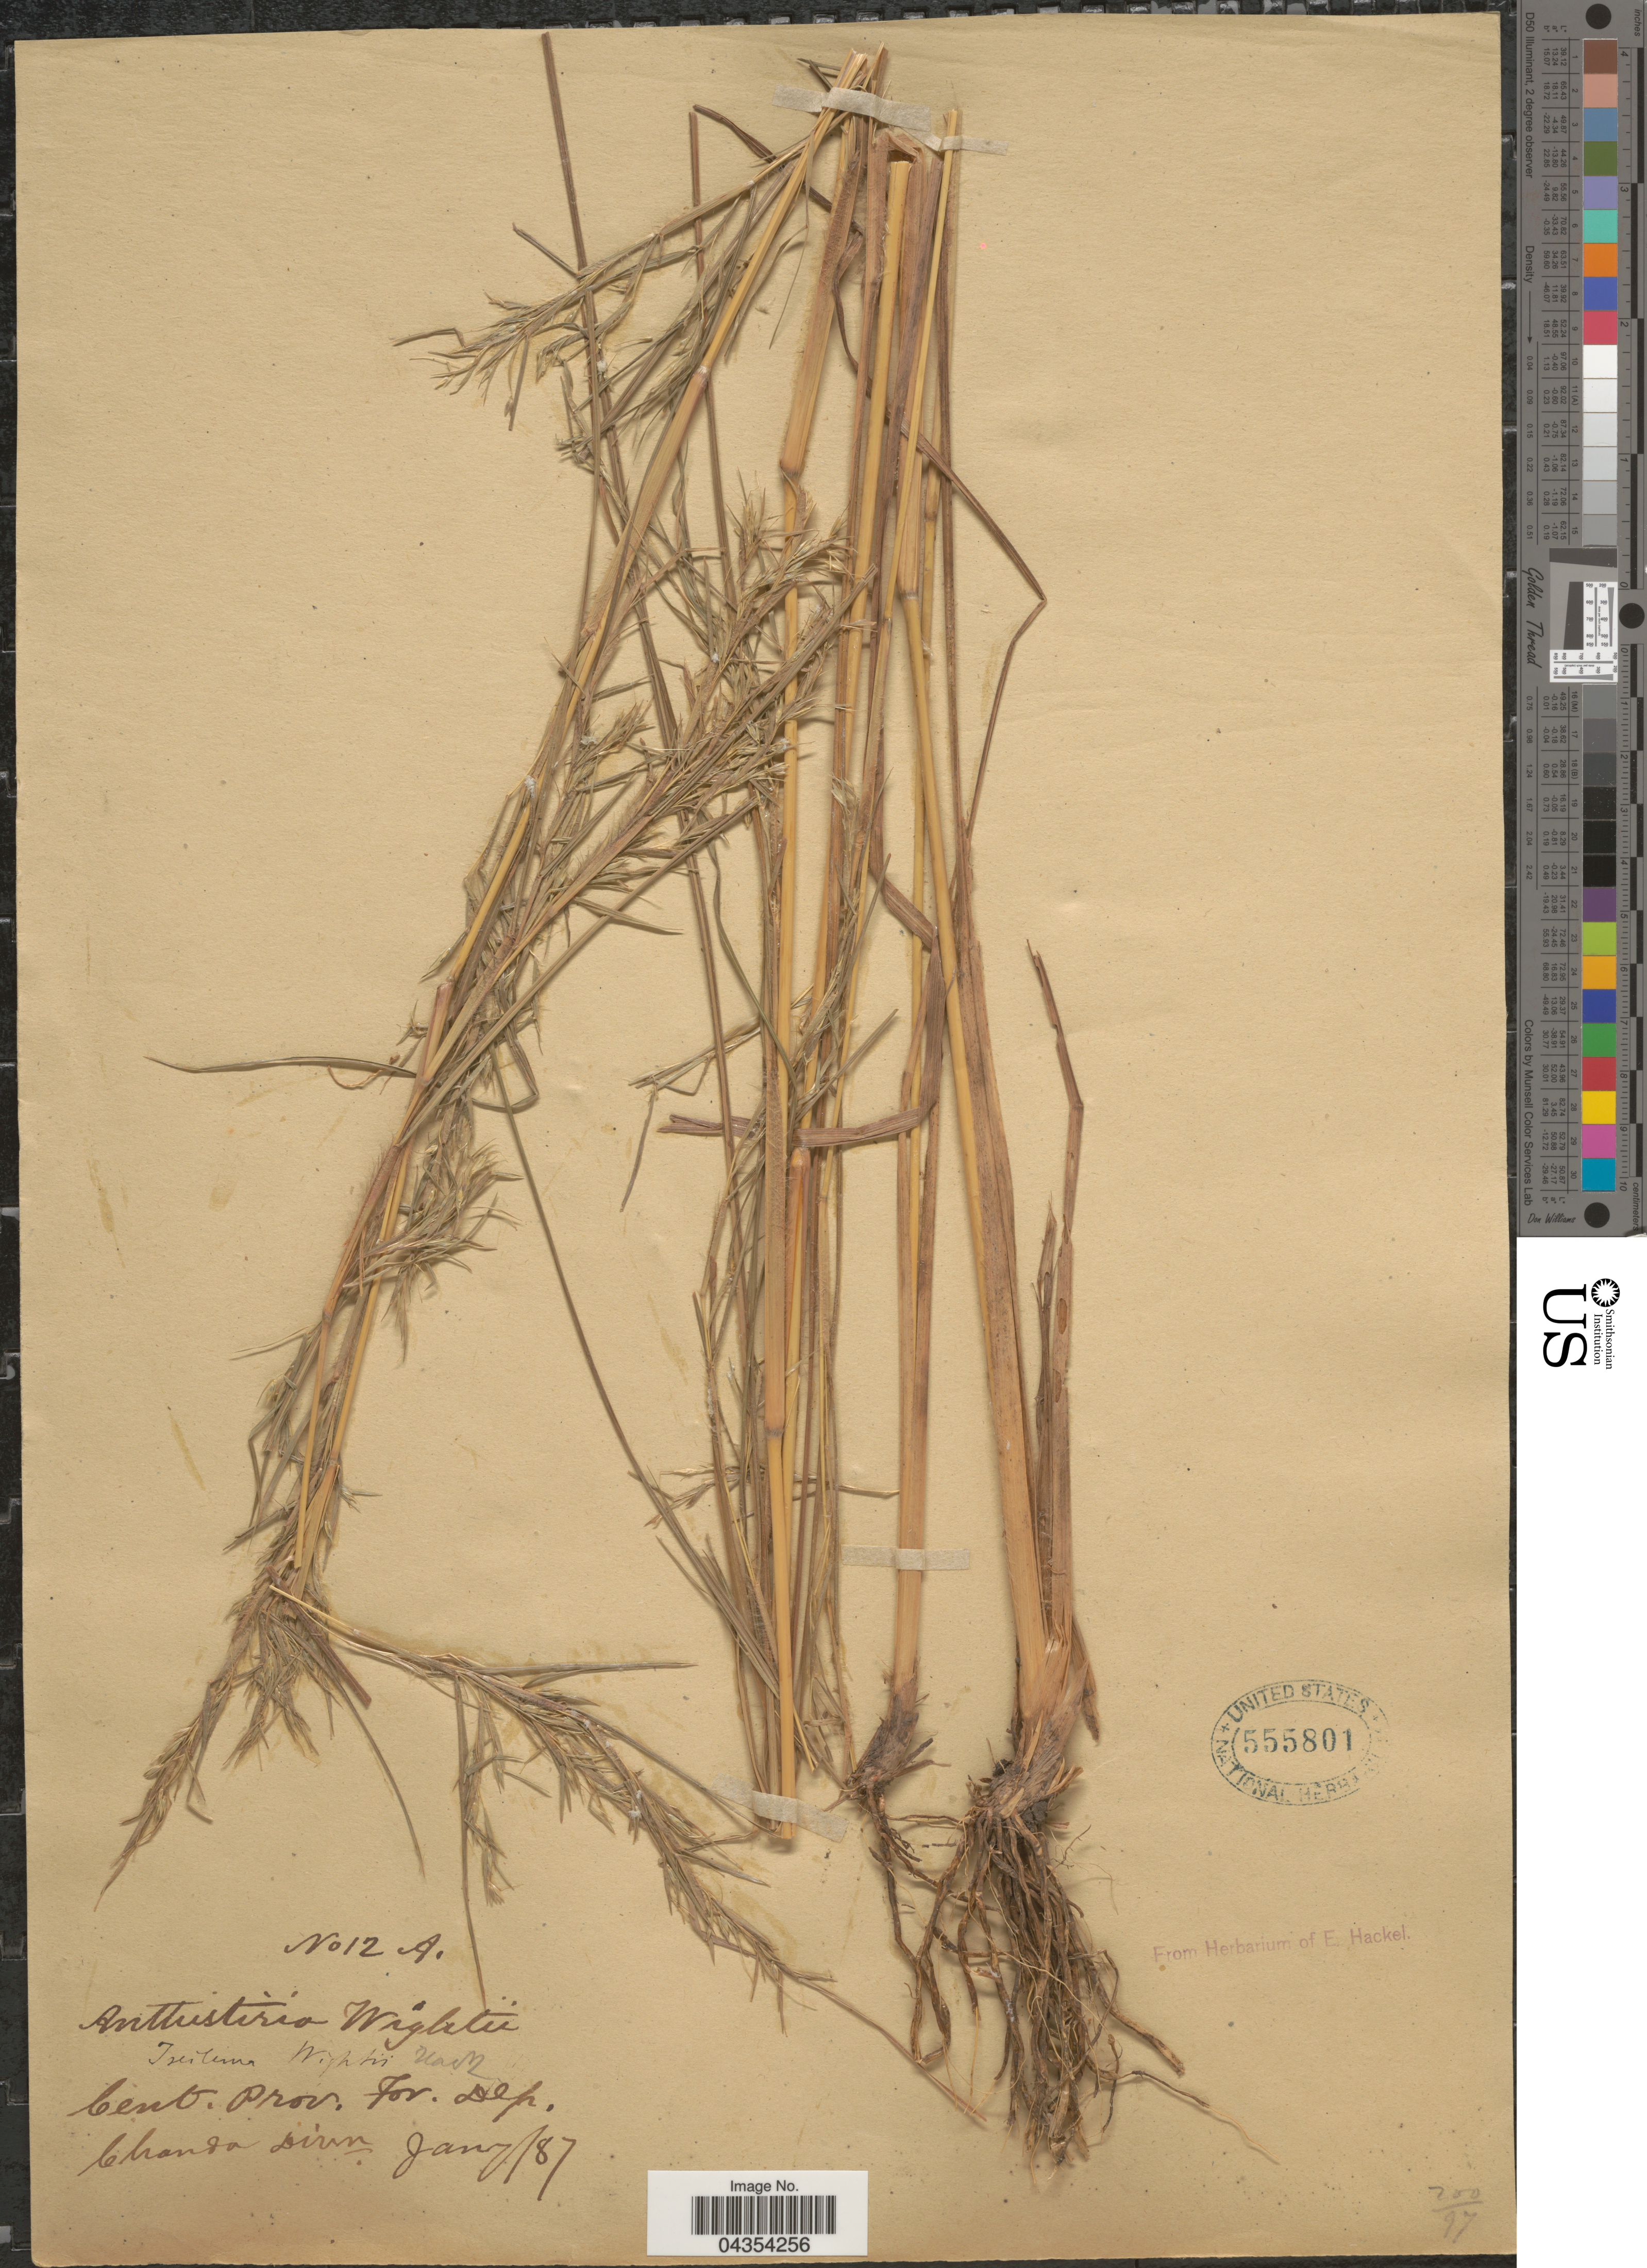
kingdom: Plantae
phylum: Tracheophyta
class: Liliopsida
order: Poales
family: Poaceae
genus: Iseilema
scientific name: Iseilema prostratum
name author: (L.) Andersson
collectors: ex herb. E. Hackel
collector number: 12A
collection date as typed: Transcribed d/m/y: /1/87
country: India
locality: Cent. Prov. For. Dep. Chanda Divn.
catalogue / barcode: US 555801